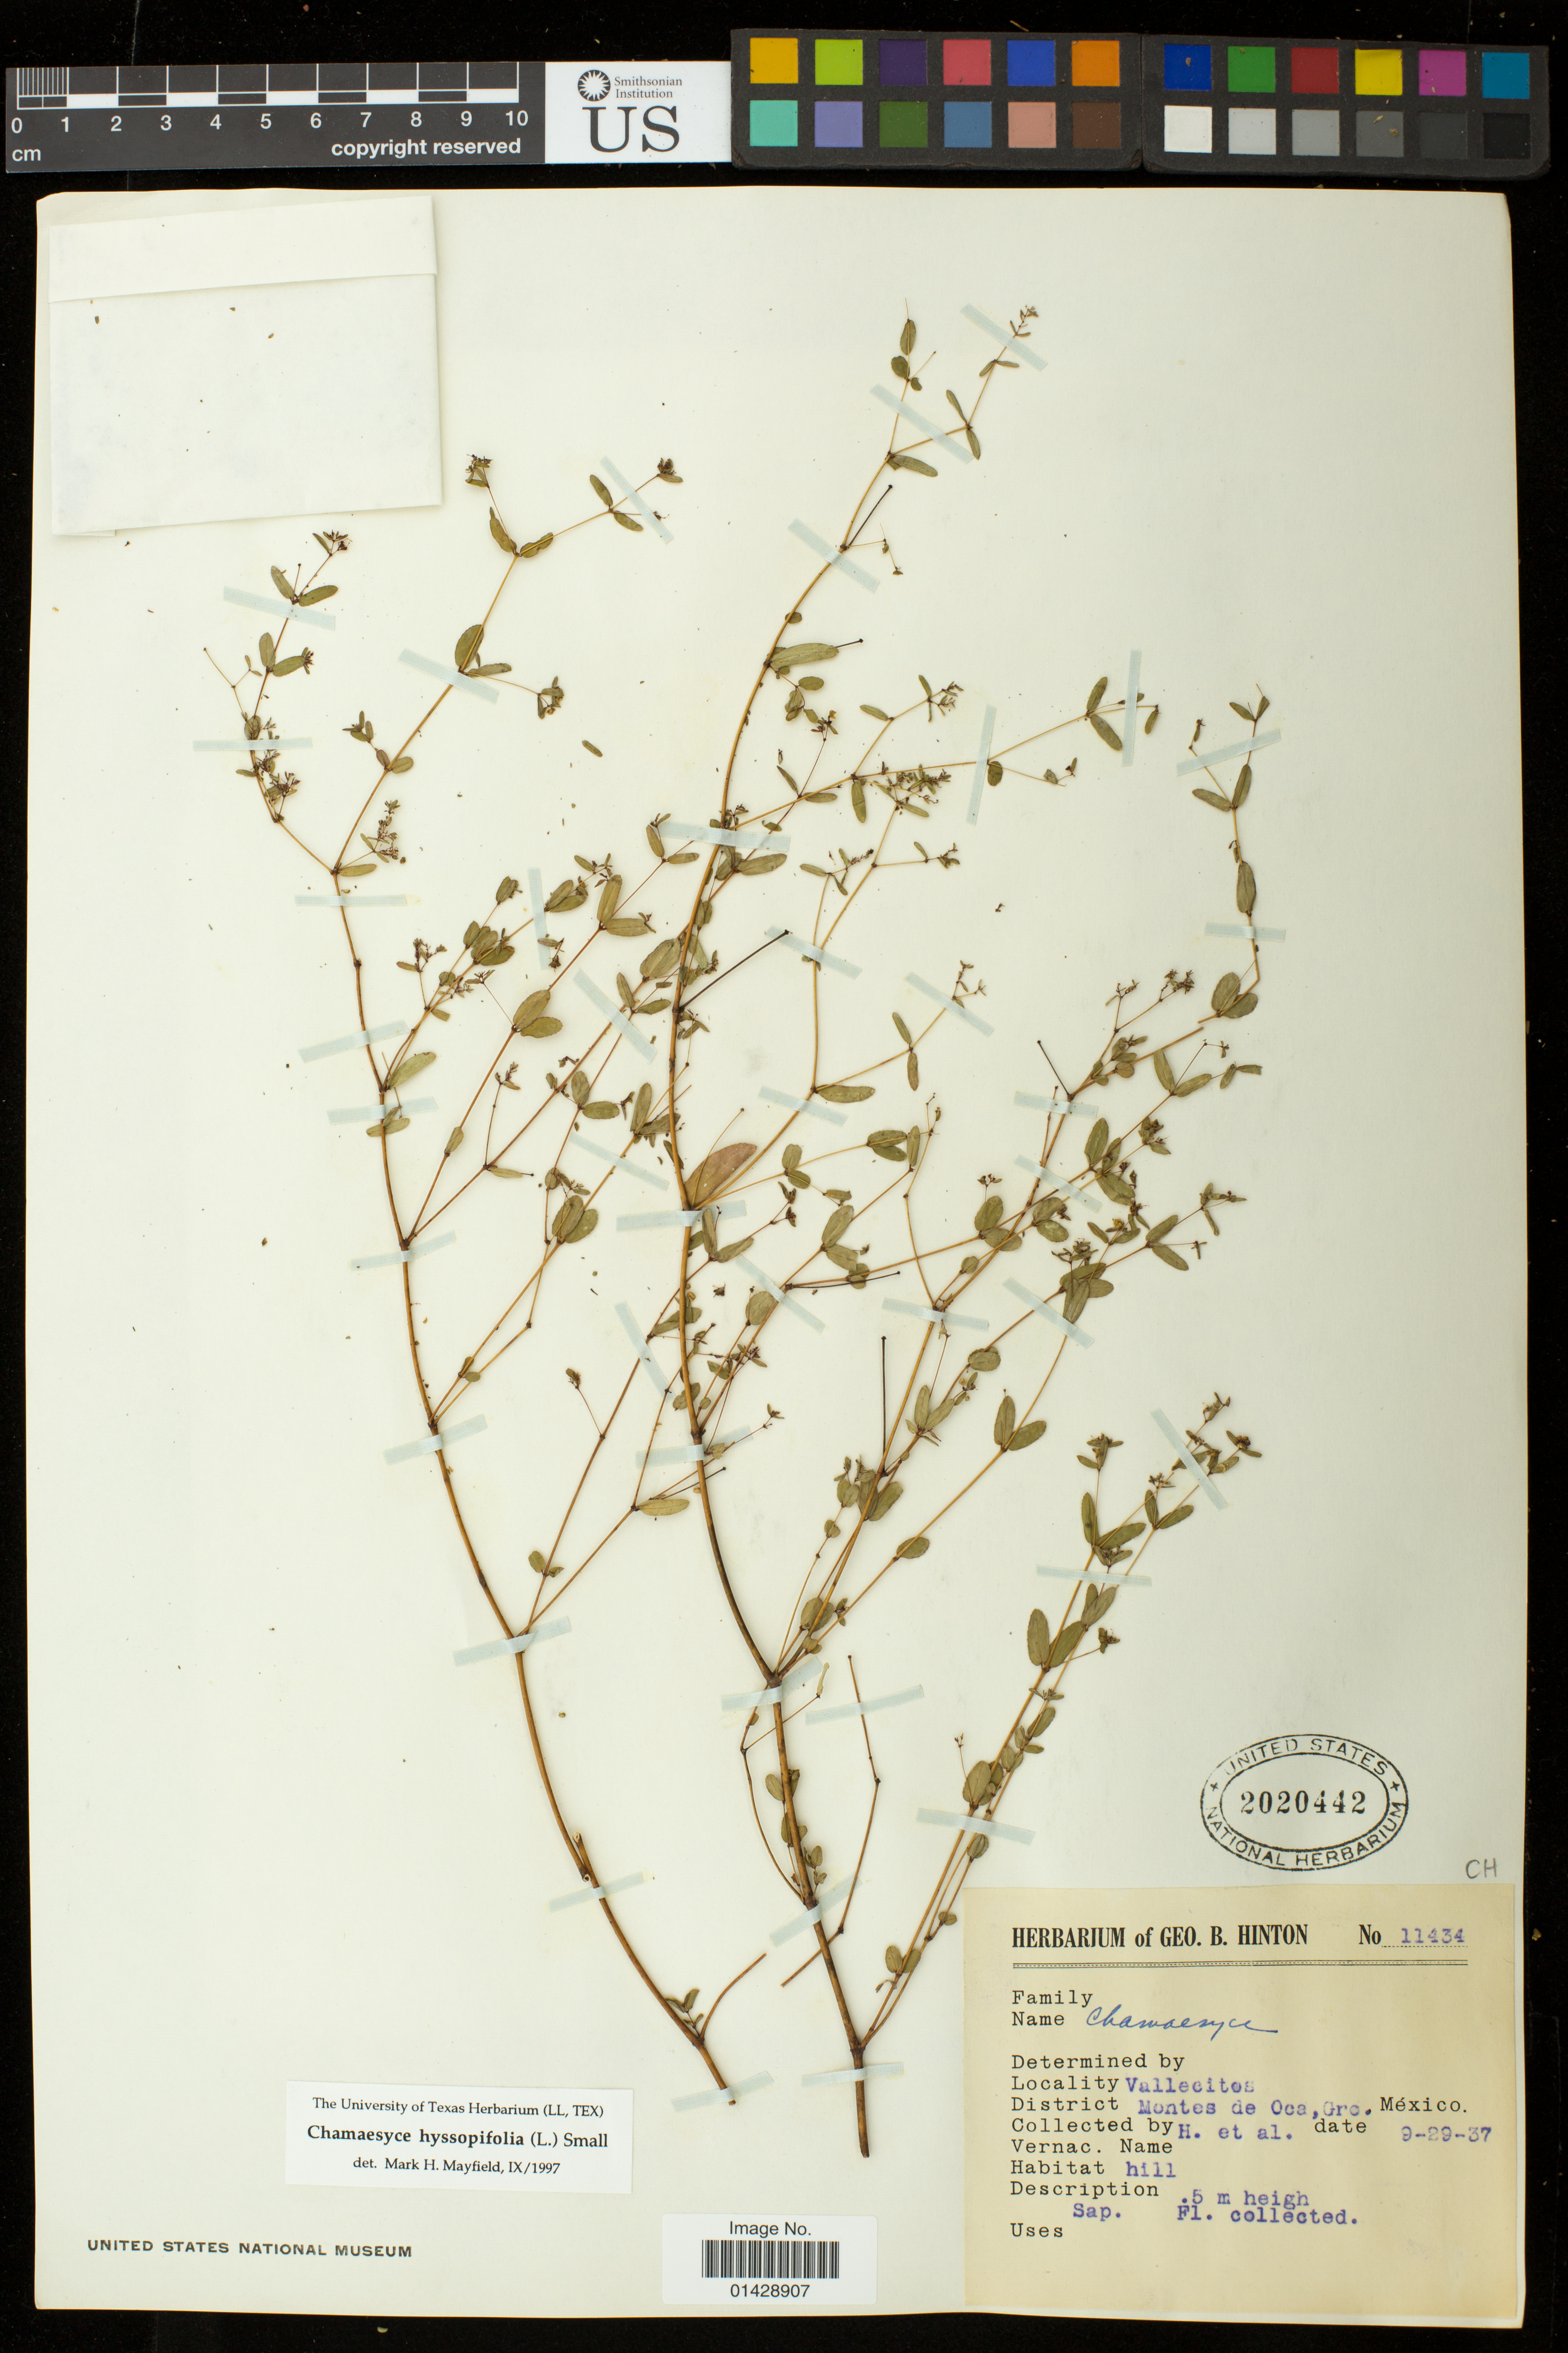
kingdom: Plantae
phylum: Tracheophyta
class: Magnoliopsida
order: Malpighiales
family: Euphorbiaceae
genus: Euphorbia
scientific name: Euphorbia hyssopifolia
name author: L.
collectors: G. B. Hinton & et al.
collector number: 11434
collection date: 1937-09-29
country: Mexico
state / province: Guerrero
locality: Locality Vallecitos; District Montes de Oca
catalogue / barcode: US 2020442